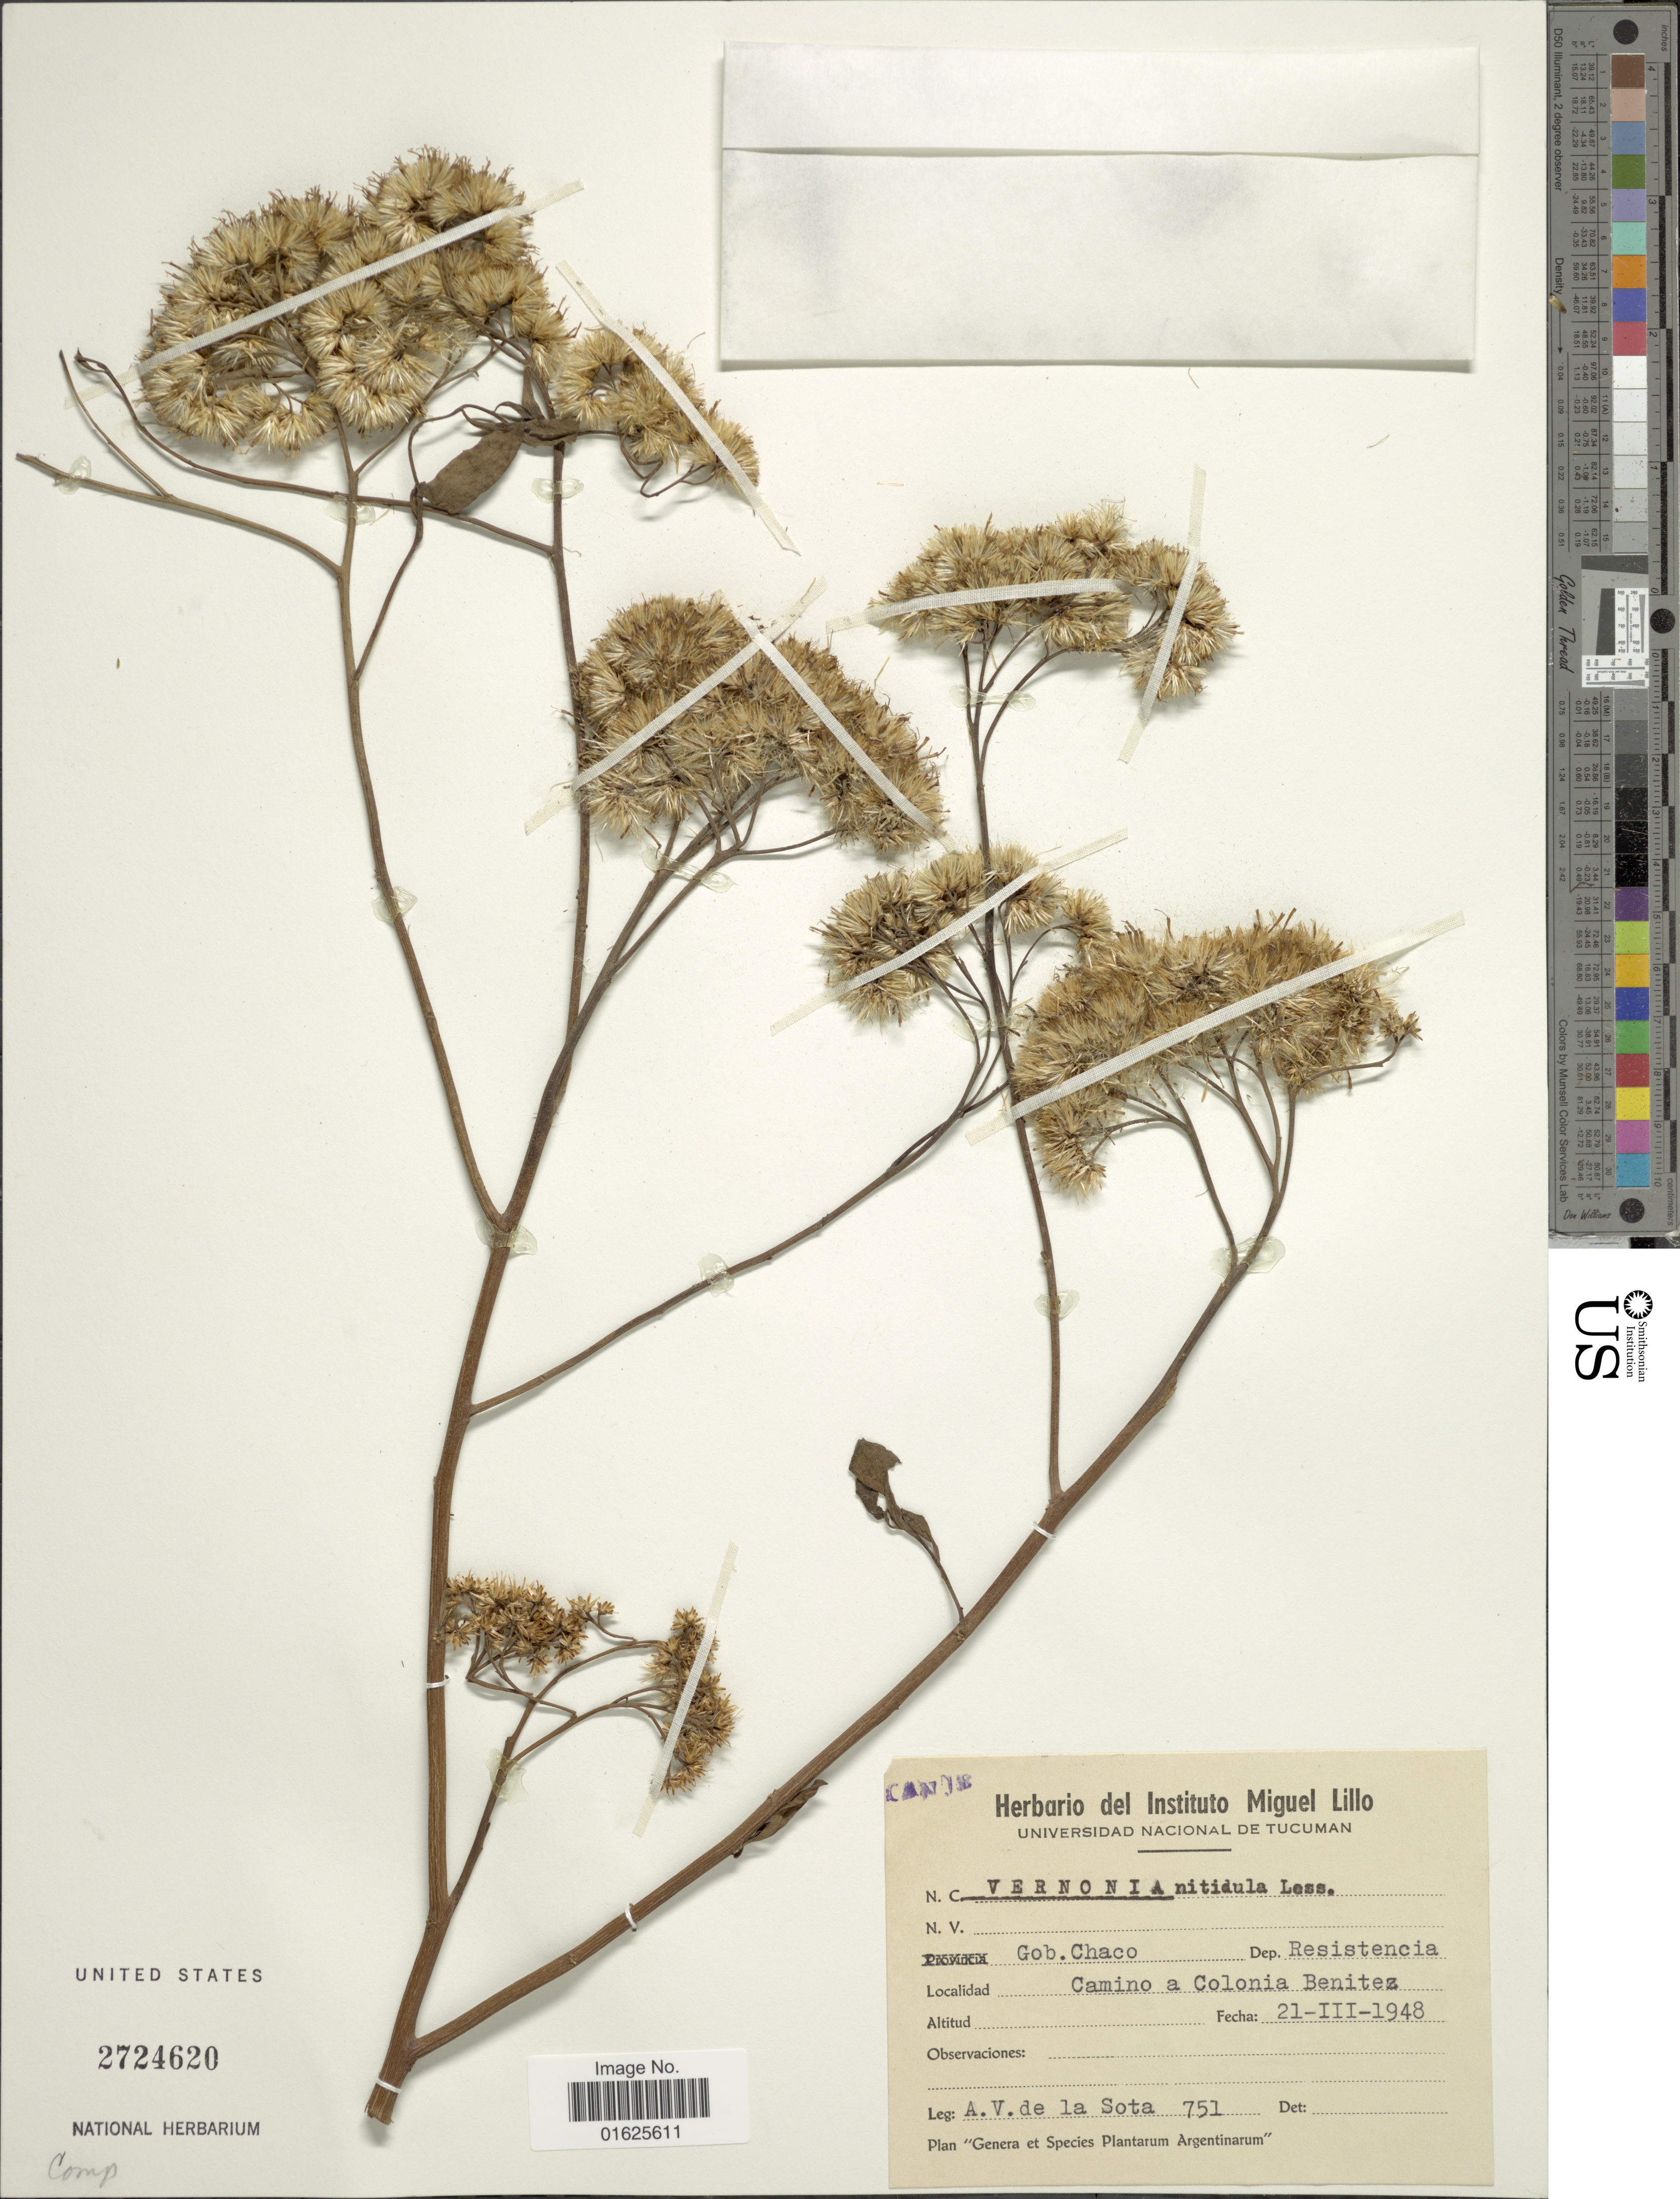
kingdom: Plantae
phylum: Tracheophyta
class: Magnoliopsida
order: Asterales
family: Asteraceae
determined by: Renon, Polla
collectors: A. V de Sota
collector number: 751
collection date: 1948-03-21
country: Argentina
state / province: Chaco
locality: Gob. Chaco, Dep Resistencia, Camino a Colonia Benitez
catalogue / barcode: US 2724620